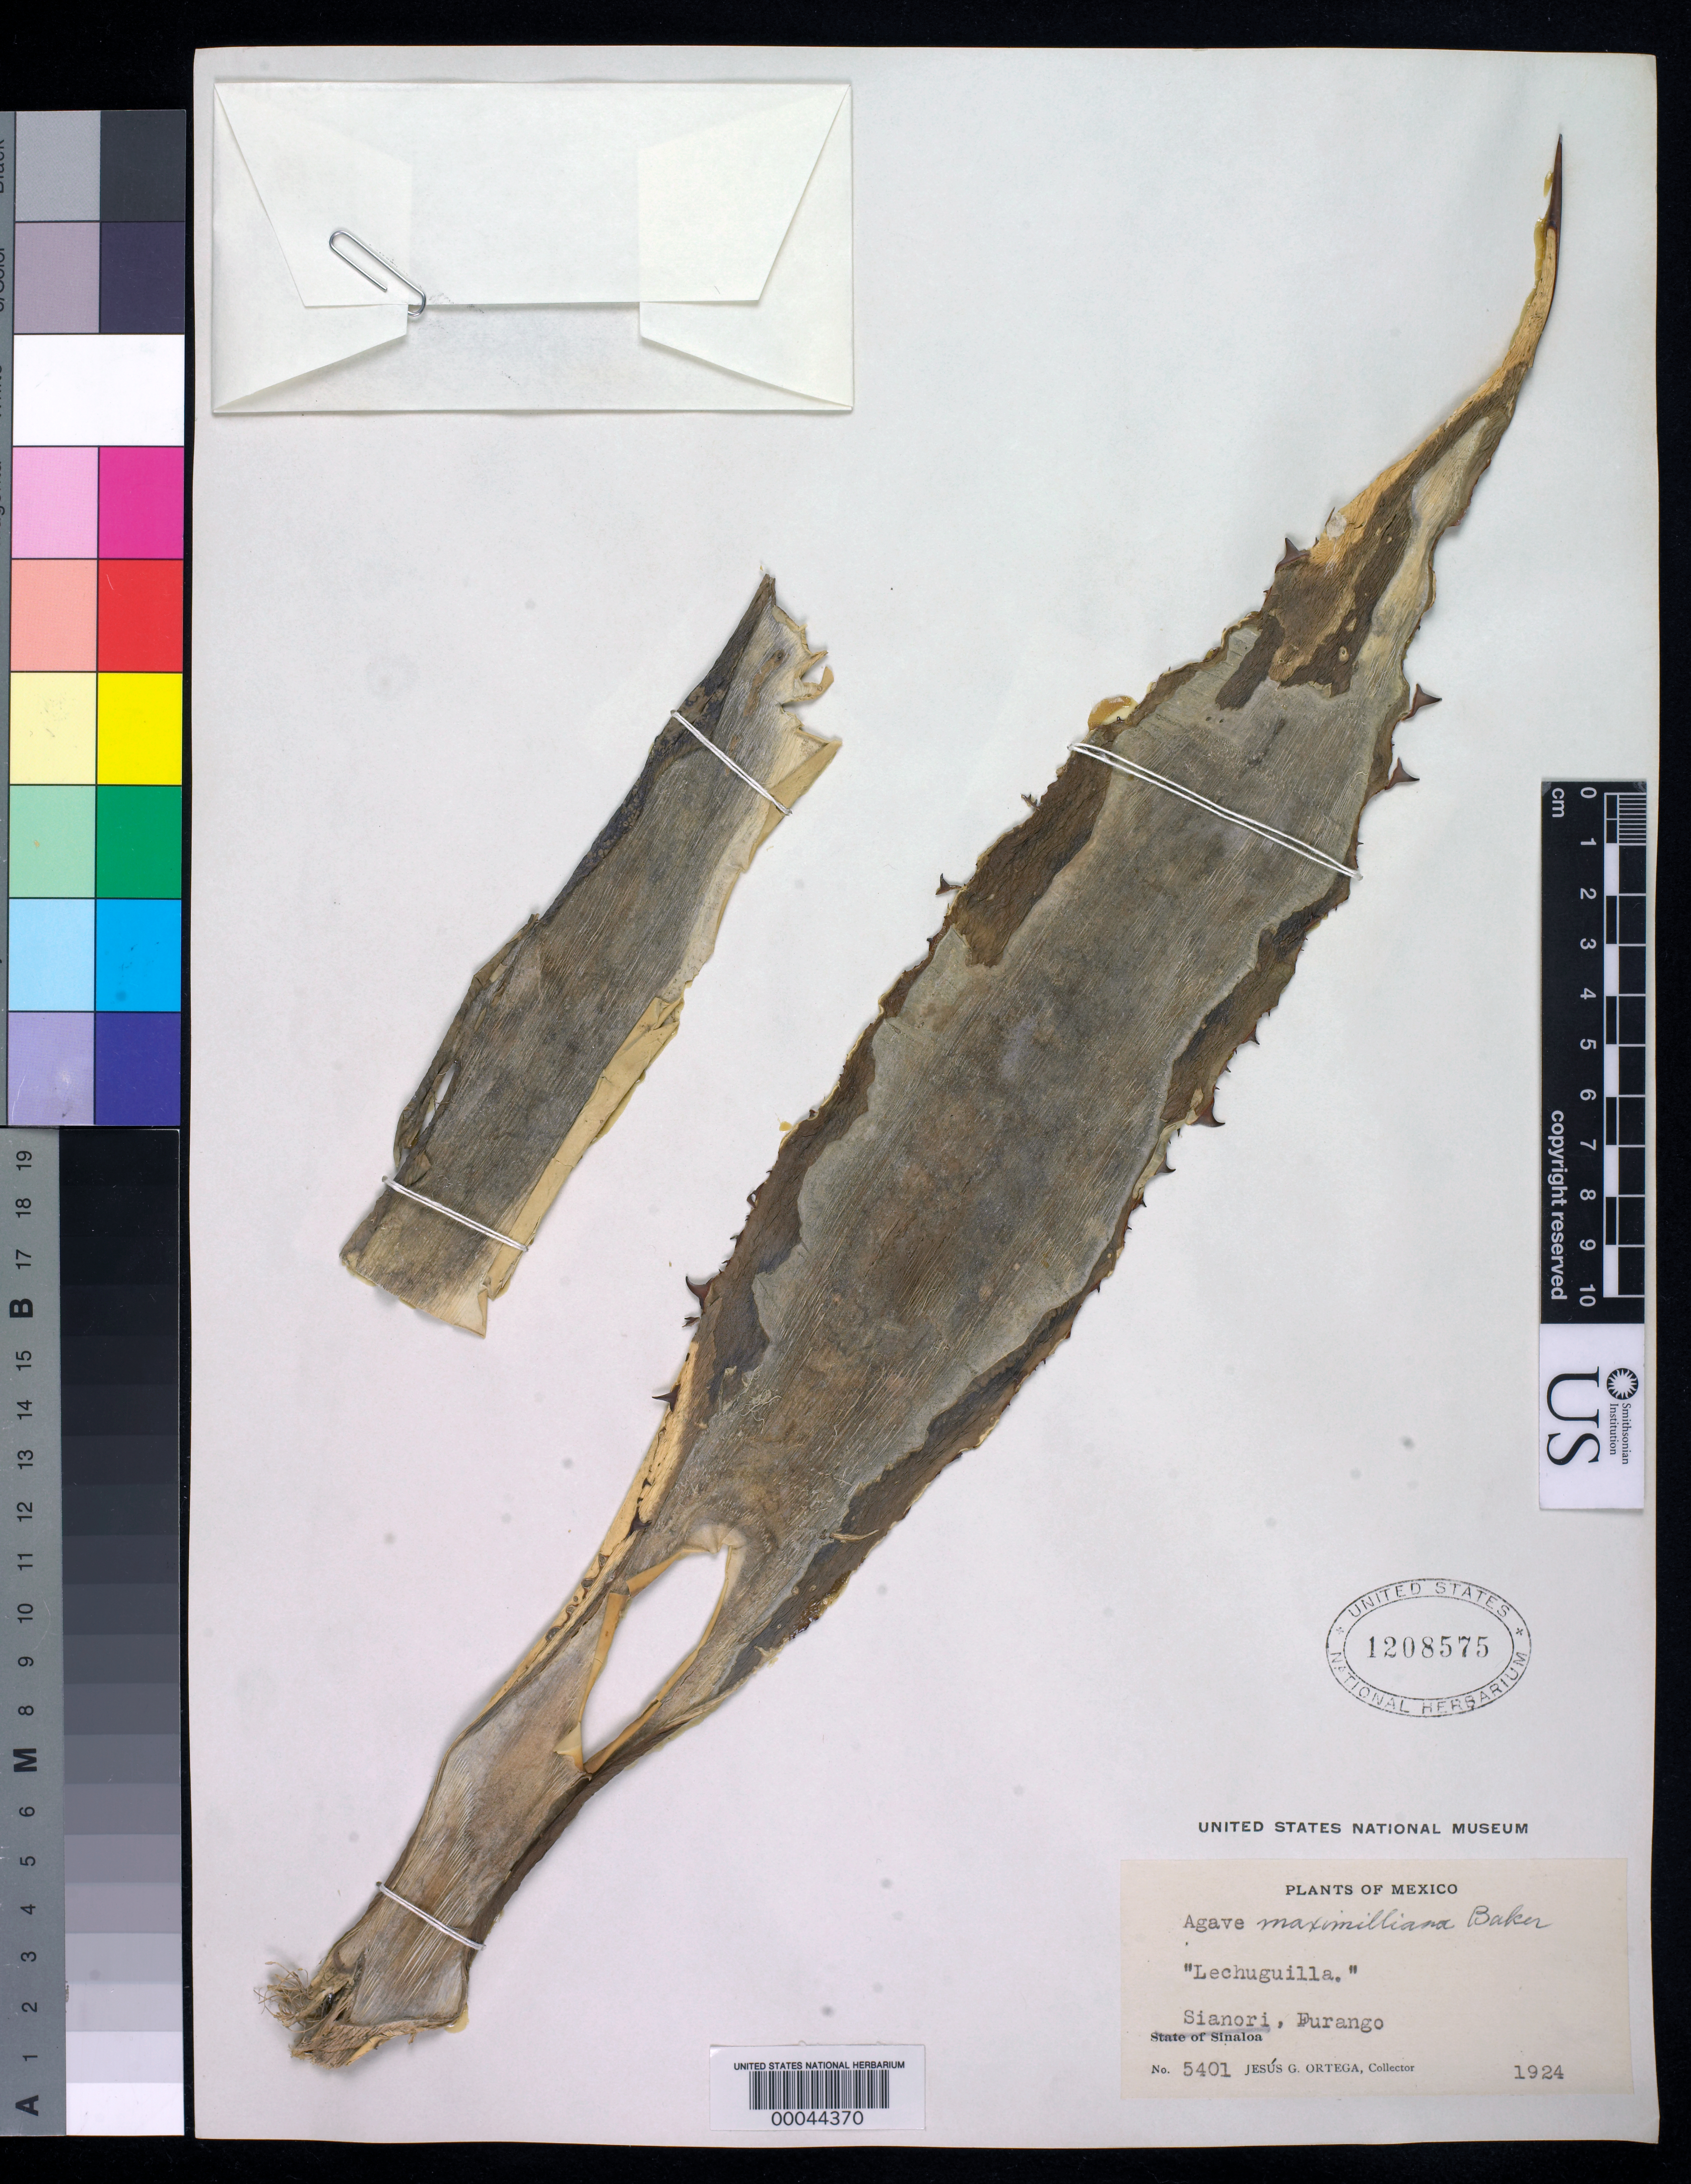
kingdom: Plantae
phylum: Tracheophyta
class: Liliopsida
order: Asparagales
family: Asparagaceae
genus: Agave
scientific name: Agave marmorata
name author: Roezl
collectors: J. Ortega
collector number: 5401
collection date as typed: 1924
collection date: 1924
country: Mexico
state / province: Durango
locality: Sianori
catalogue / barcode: US 1208575